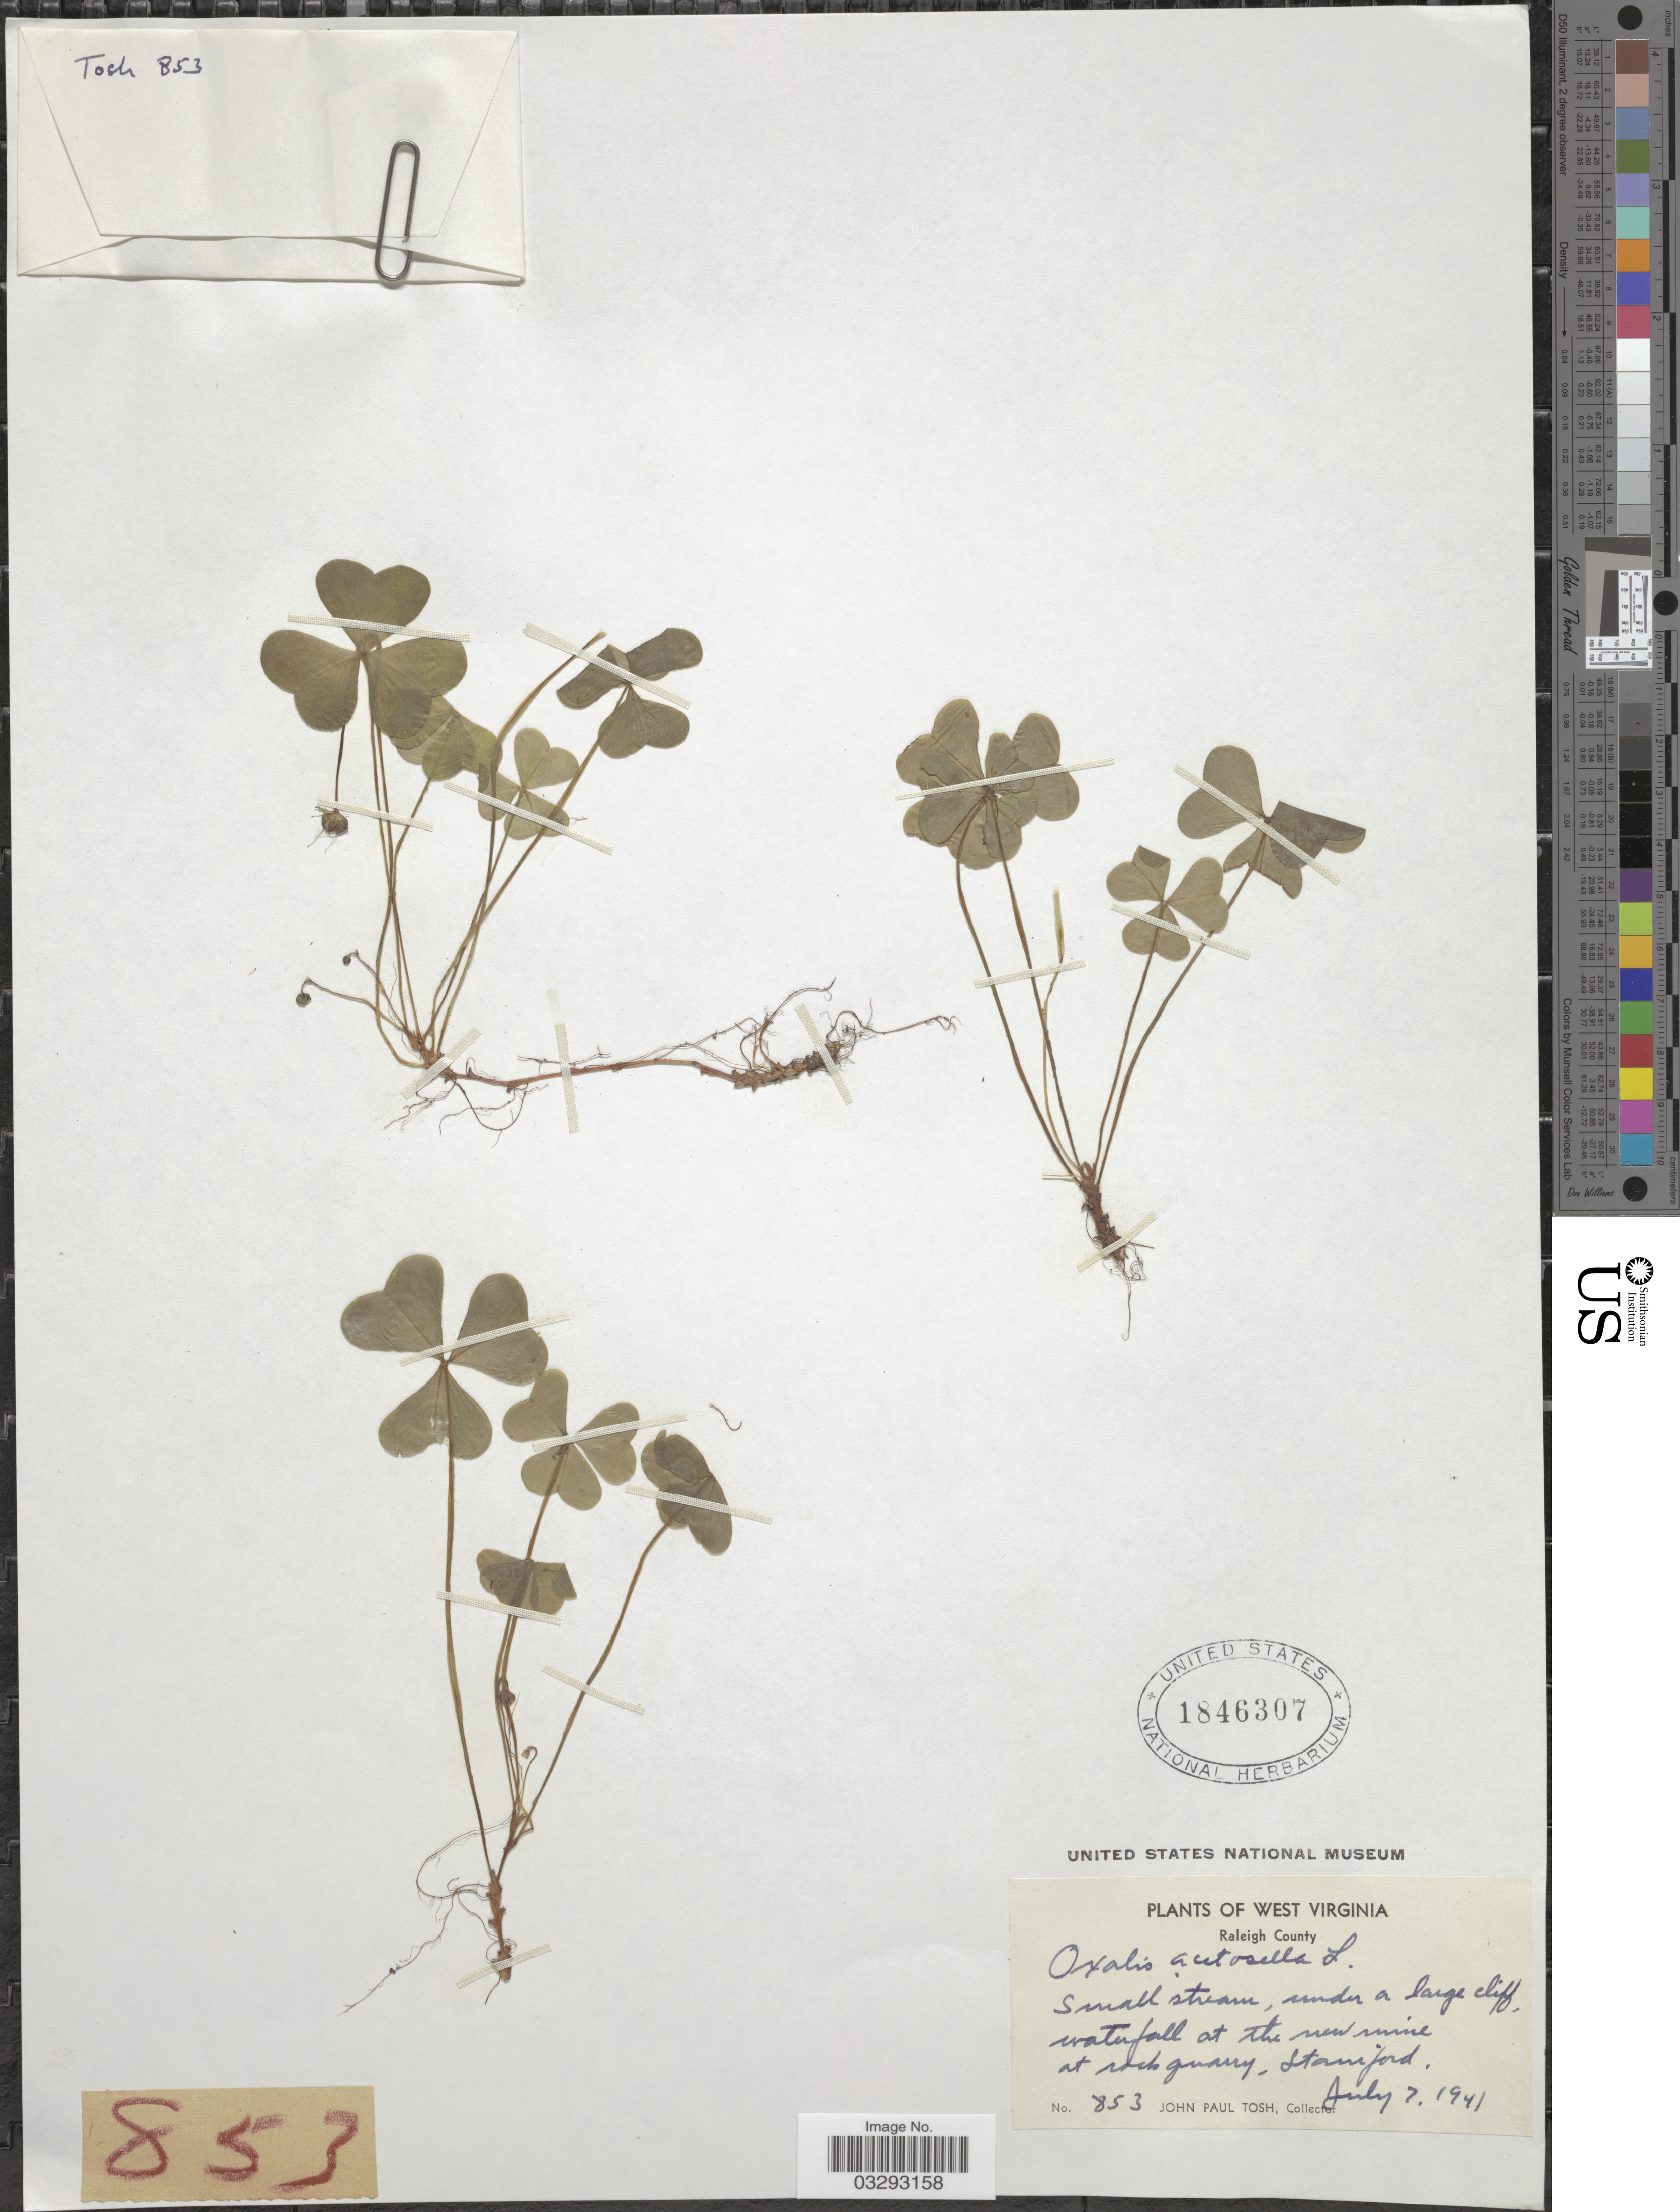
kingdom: Plantae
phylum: Tracheophyta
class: Magnoliopsida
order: Oxalidales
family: Oxalidaceae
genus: Oxalis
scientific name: Oxalis acetosella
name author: L.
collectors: J. Tosh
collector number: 853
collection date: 1941-07-07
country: United States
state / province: West Virginia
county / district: Raleigh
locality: Raleigh County. Stanford.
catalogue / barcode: US 1846307